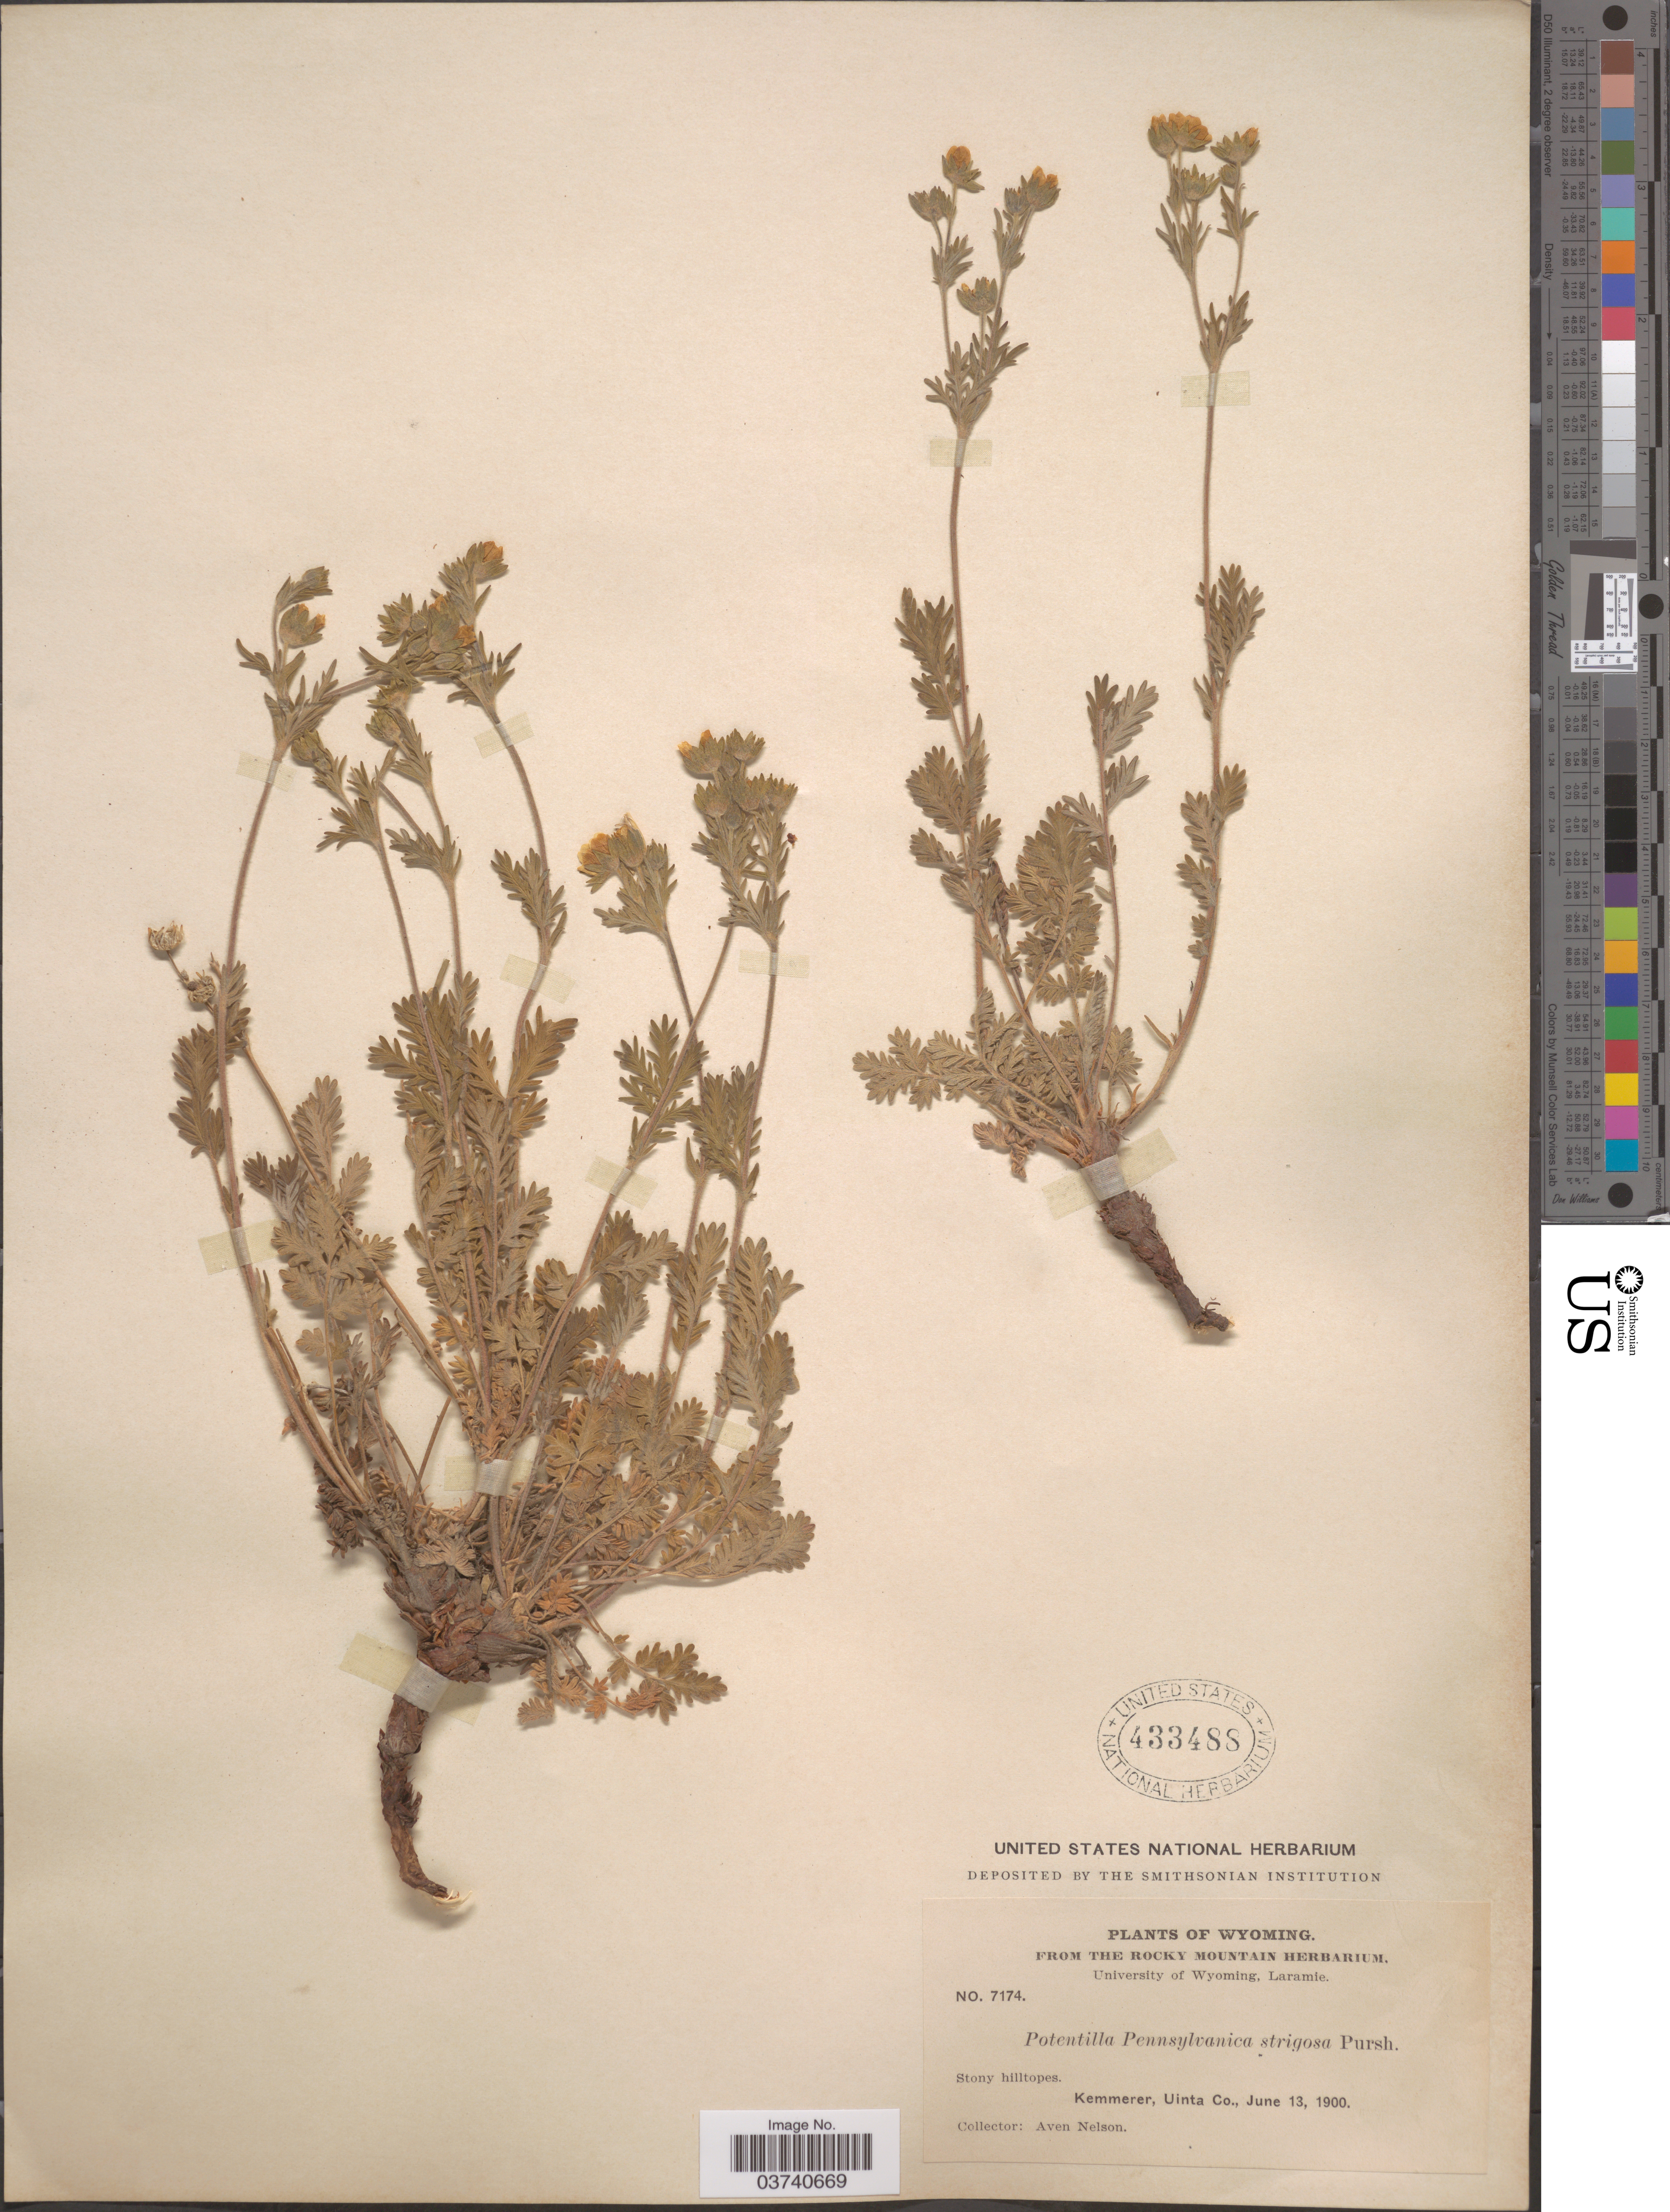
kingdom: Plantae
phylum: Tracheophyta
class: Magnoliopsida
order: Rosales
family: Rosaceae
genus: Potentilla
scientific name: Potentilla pensylvanica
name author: L.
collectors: A. Nelson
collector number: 7174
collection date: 1900-06-13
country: United States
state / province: Wyoming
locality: Kemmerer, Uinta Co.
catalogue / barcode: US 433488